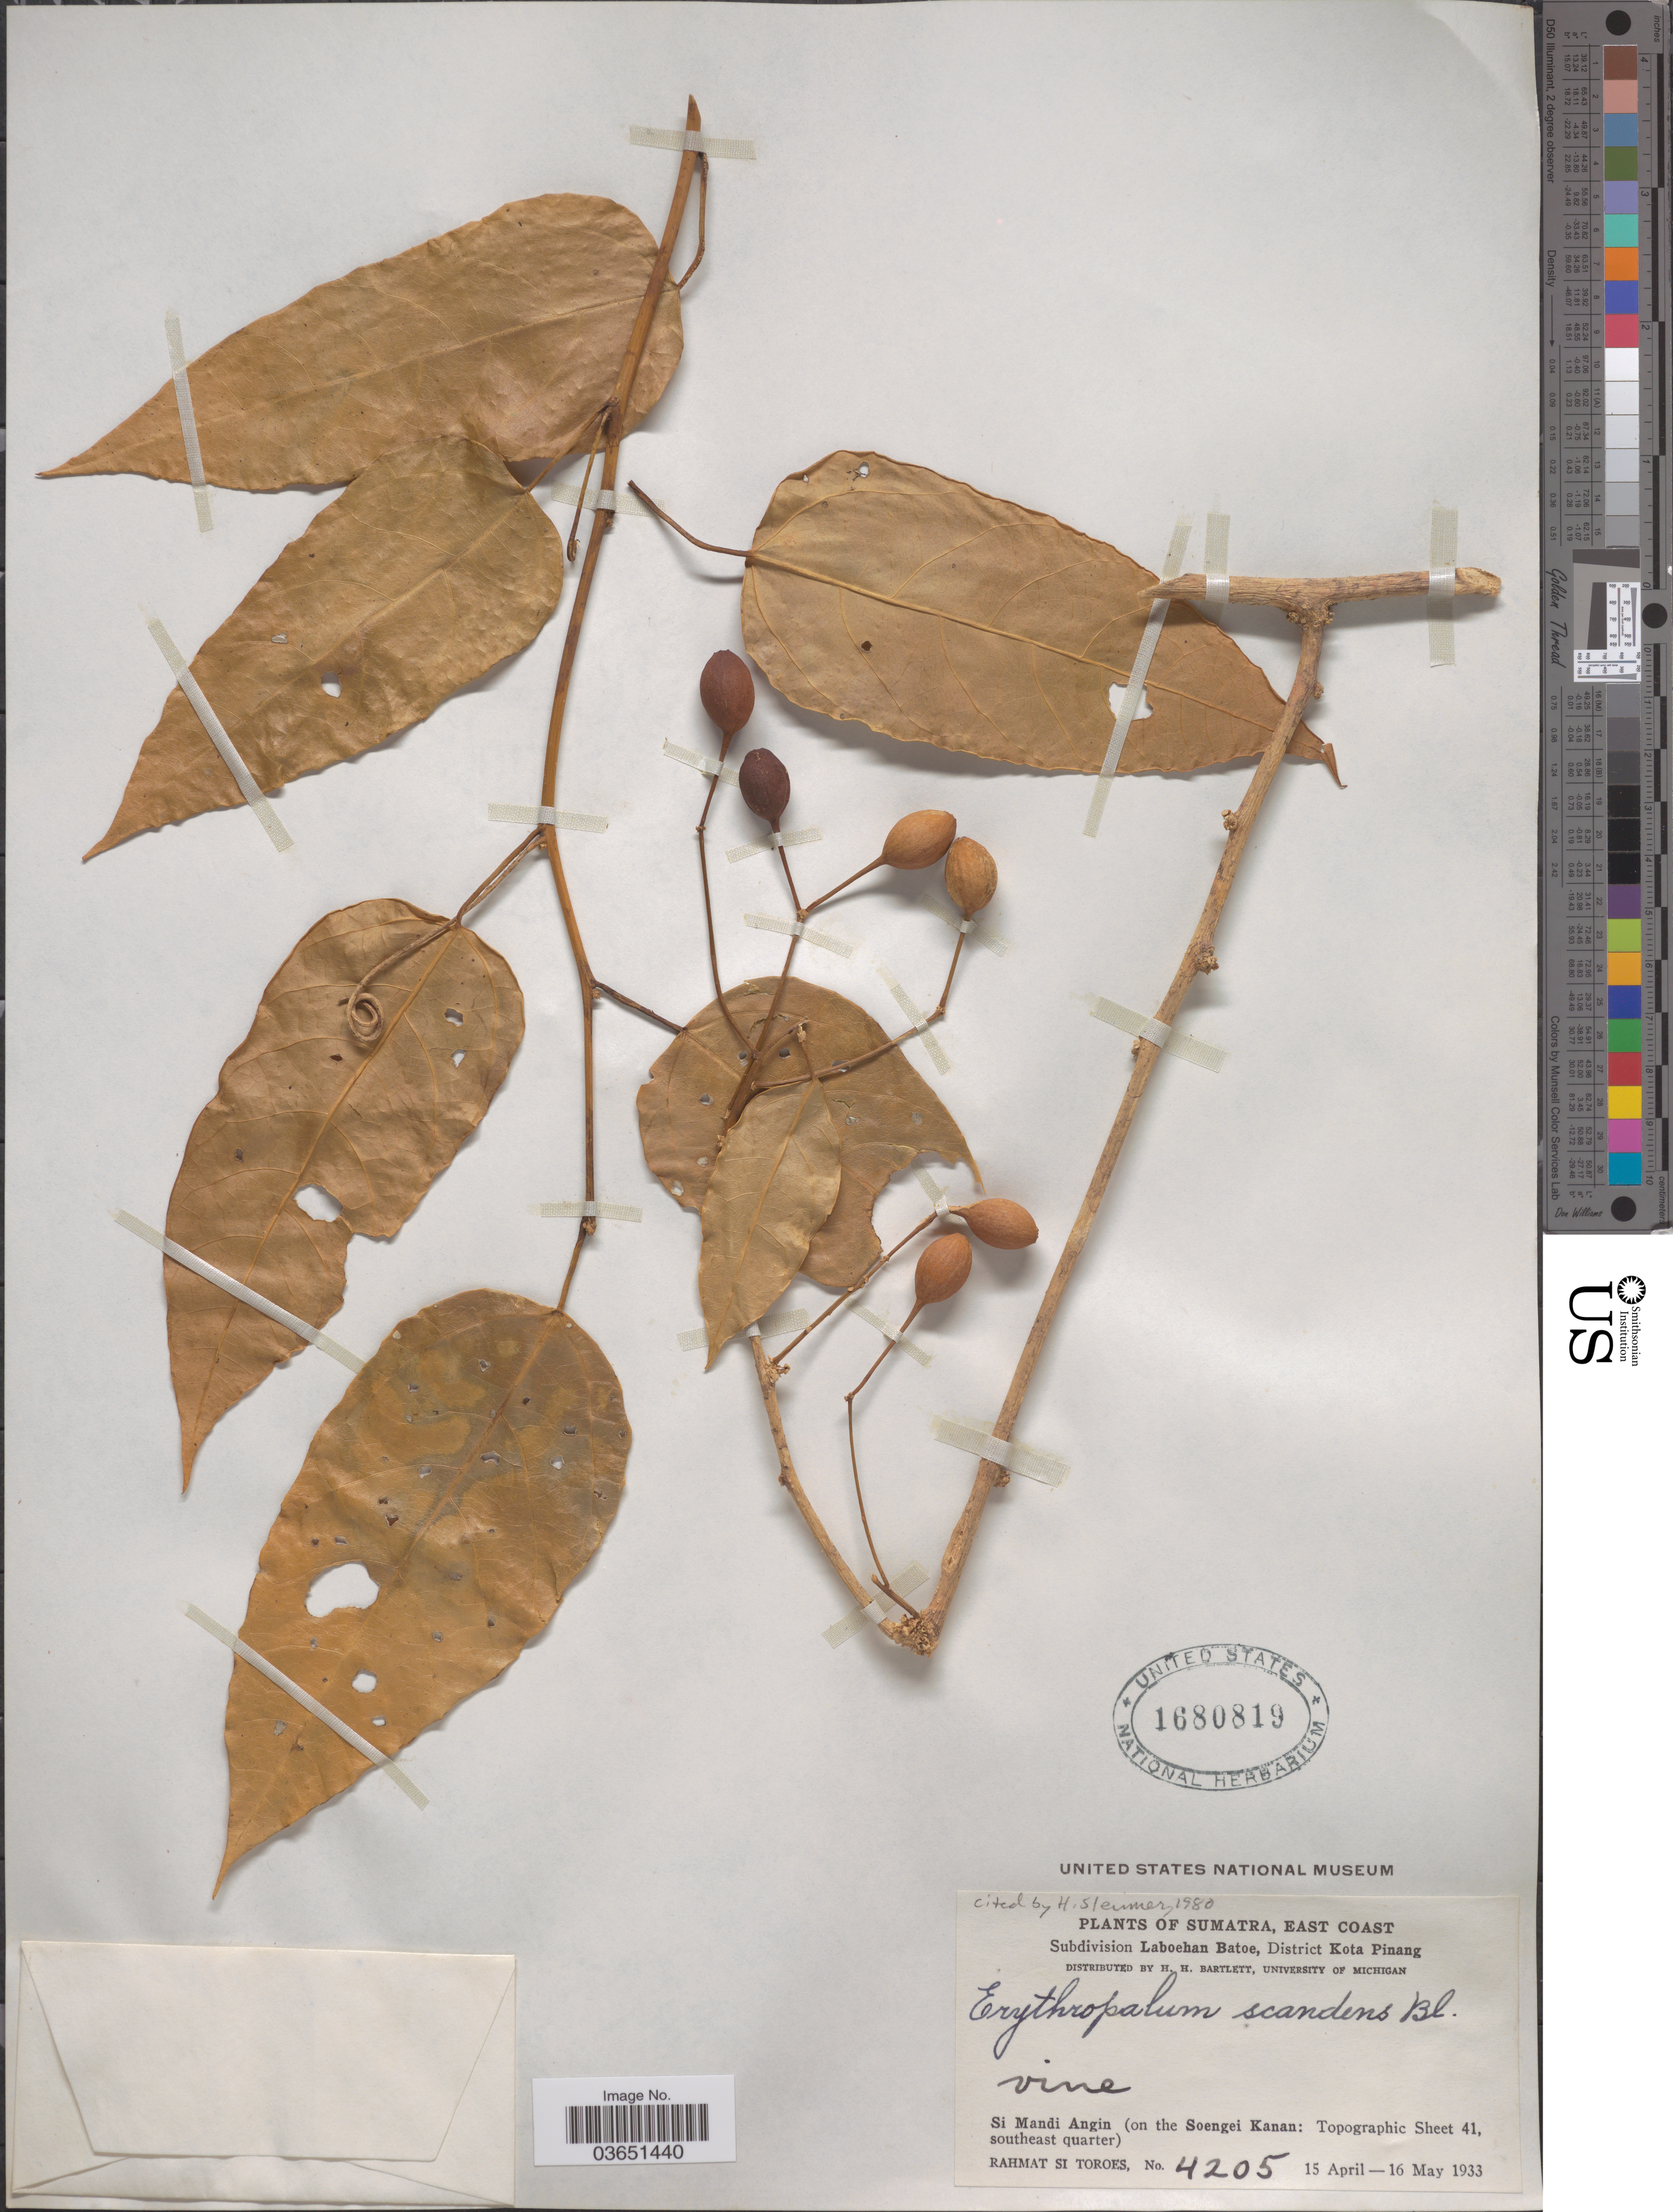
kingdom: Plantae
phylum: Tracheophyta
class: Magnoliopsida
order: Santalales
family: Erythropalaceae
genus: Erythropalum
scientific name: Erythropalum scandens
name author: Blume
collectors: Rahmat Si Boeea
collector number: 4205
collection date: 1933-04-15/1933-05-16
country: Indonesia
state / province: Sumatra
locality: East Coast. Subdivision Laboehan Batoe, District Kota Pinang. Si Mandi Angin (on the Soengei Kanan: Topographic Sheet 41, southeast quarter).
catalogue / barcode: US 1680819